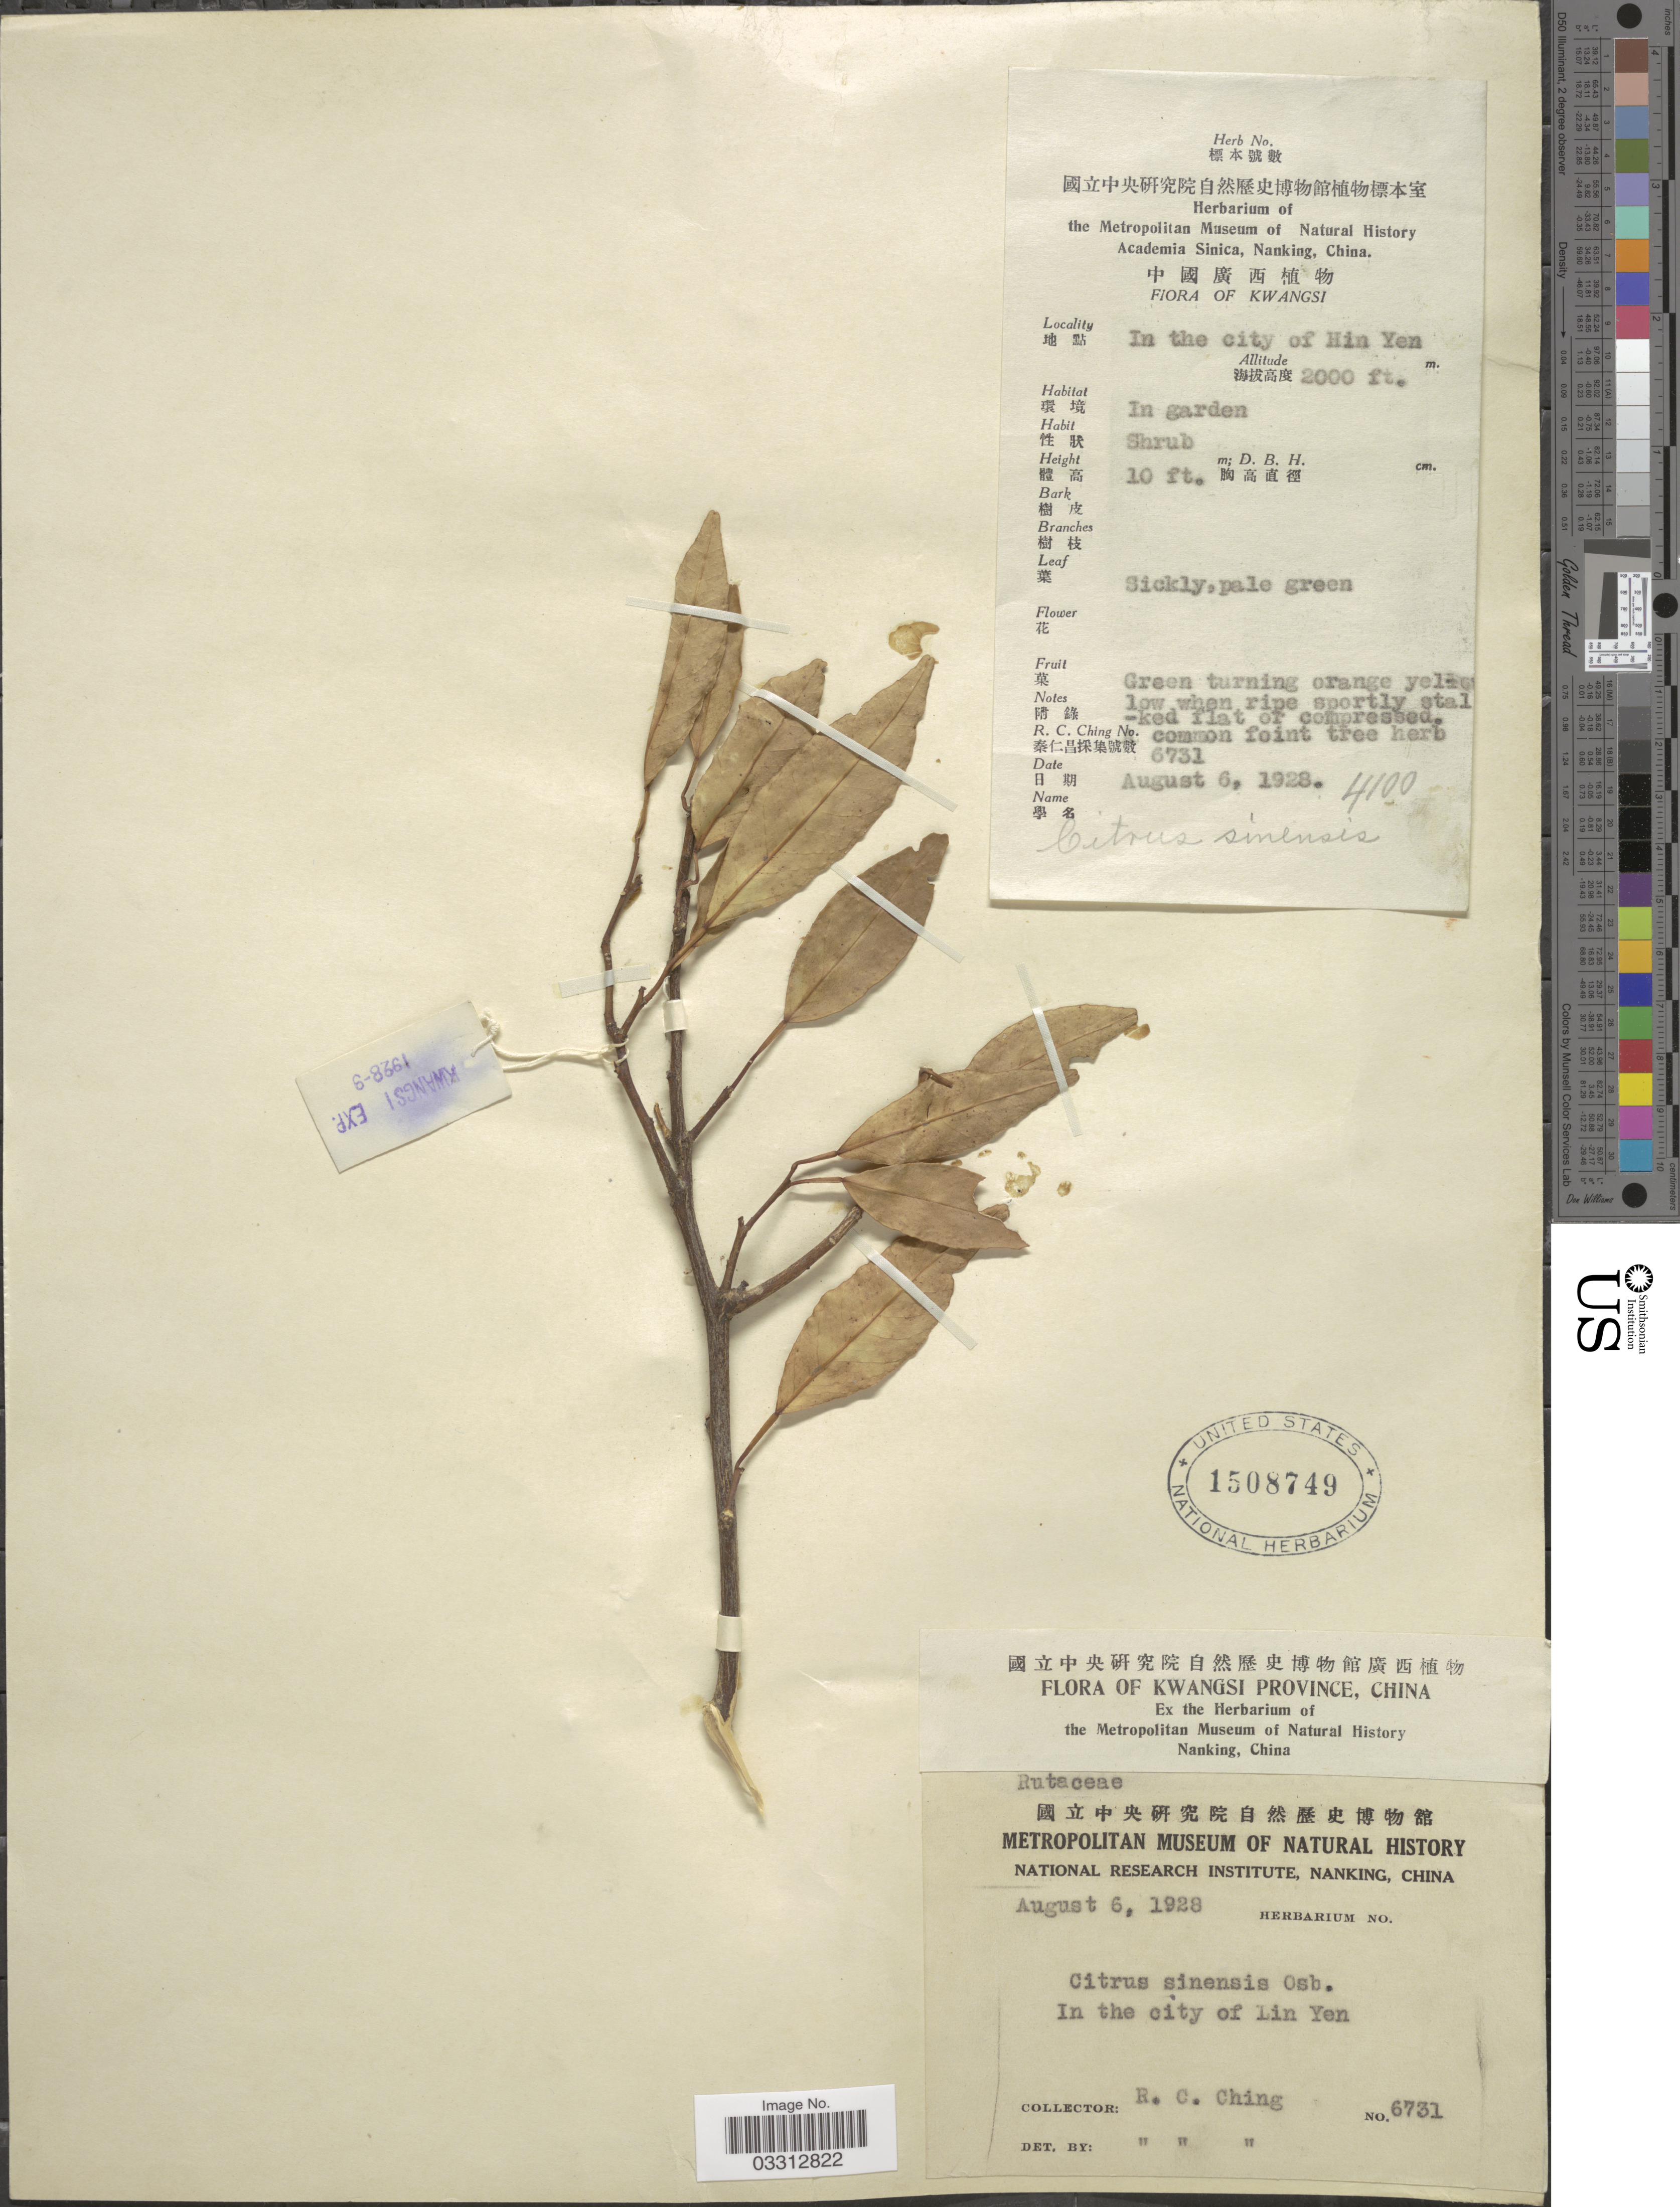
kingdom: Plantae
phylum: Tracheophyta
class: Magnoliopsida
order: Sapindales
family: Rutaceae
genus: Citrus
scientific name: Citrus x sinensis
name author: (L.) Osbeck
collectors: R. C. Ching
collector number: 6731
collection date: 1928-08-06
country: China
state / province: Guangxi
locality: Kwangsi Province, In the city of Hin Yen. In garden.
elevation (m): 610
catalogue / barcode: US 1508749